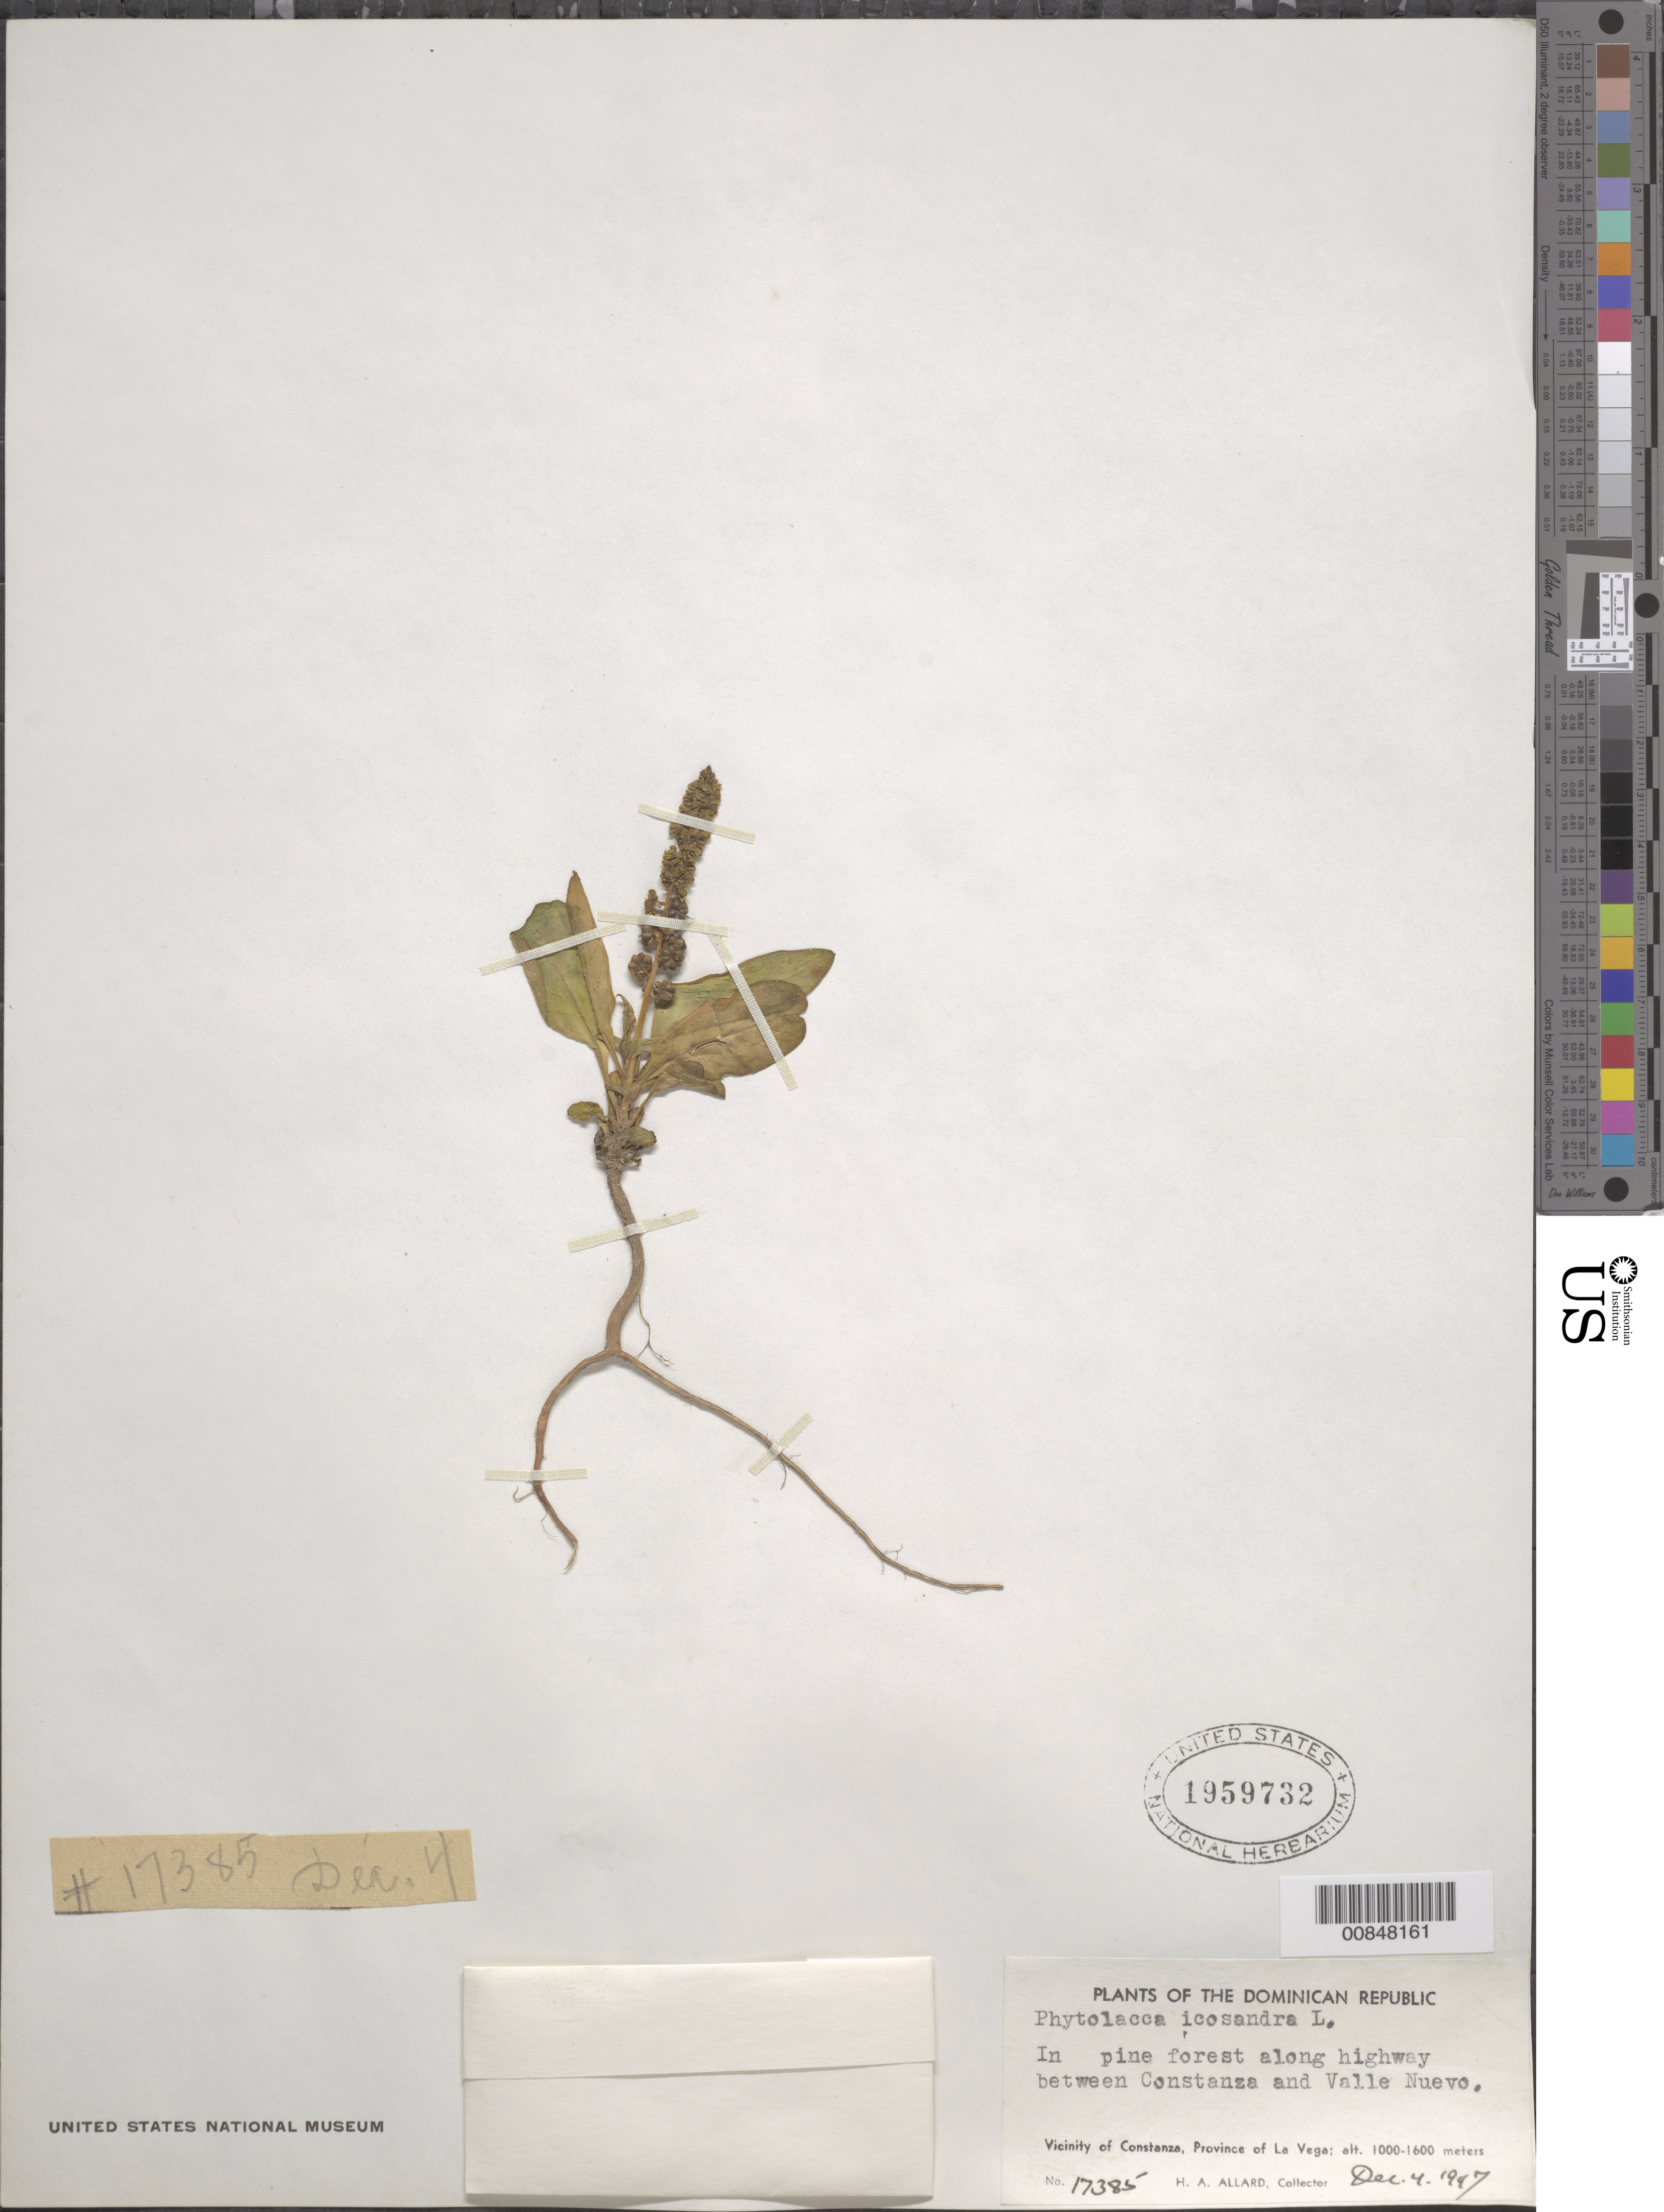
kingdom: Plantae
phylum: Tracheophyta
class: Magnoliopsida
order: Caryophyllales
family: Phytolaccaceae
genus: Phytolacca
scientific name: Phytolacca icosandra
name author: L.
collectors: H. A. Allard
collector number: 17385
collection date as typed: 04 Dec 1947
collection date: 1947-12-04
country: Dominican Republic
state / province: La Vega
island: Hispaniola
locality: Along highway between Constanza to Valle Nuevo.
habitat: In pine forest along highway.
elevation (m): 1000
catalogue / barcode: US 1959732